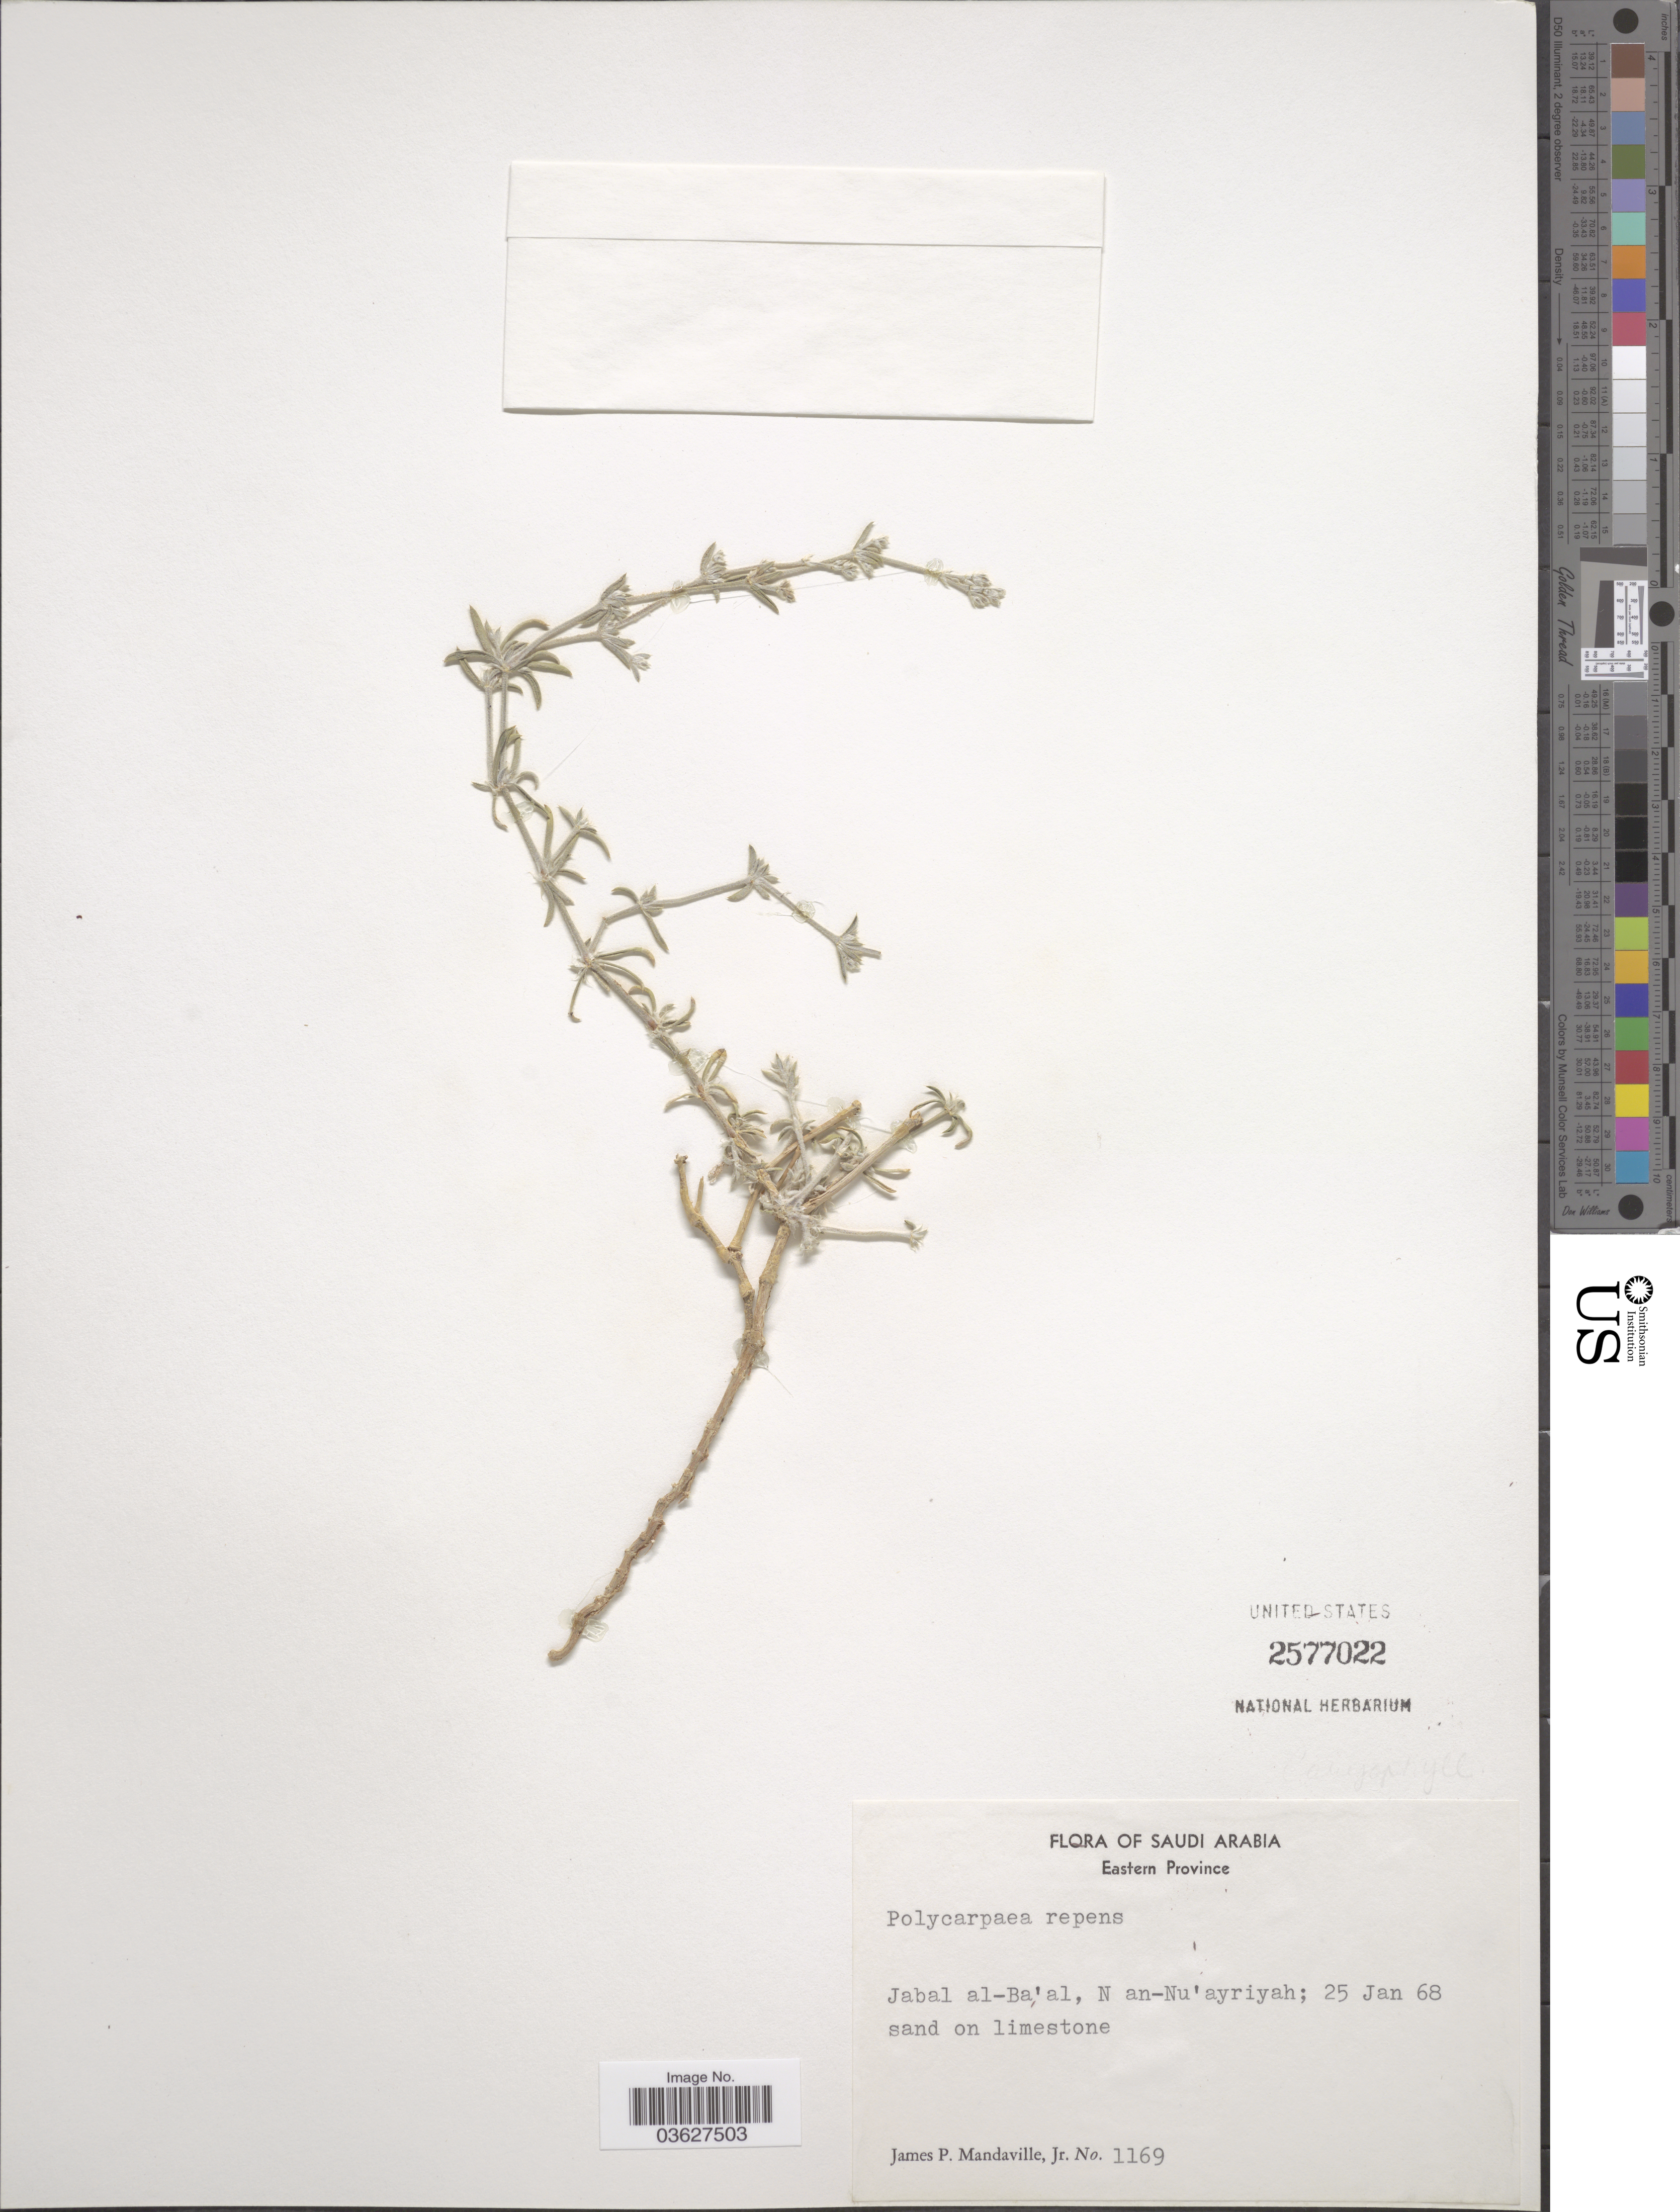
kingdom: Plantae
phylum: Tracheophyta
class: Magnoliopsida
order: Caryophyllales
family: Caryophyllaceae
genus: Polycarpaea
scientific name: Polycarpaea repens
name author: (Forssk.) Asch. & Schweinf.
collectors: J. Mandaville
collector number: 1169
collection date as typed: Transcribed d/m/y: 25/1/68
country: Saudi Arabia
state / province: Ash Sharqiyah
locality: Eastern Province. Jabal al-Ba'al, N an-Nu'ayriyah.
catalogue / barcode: US 2577022